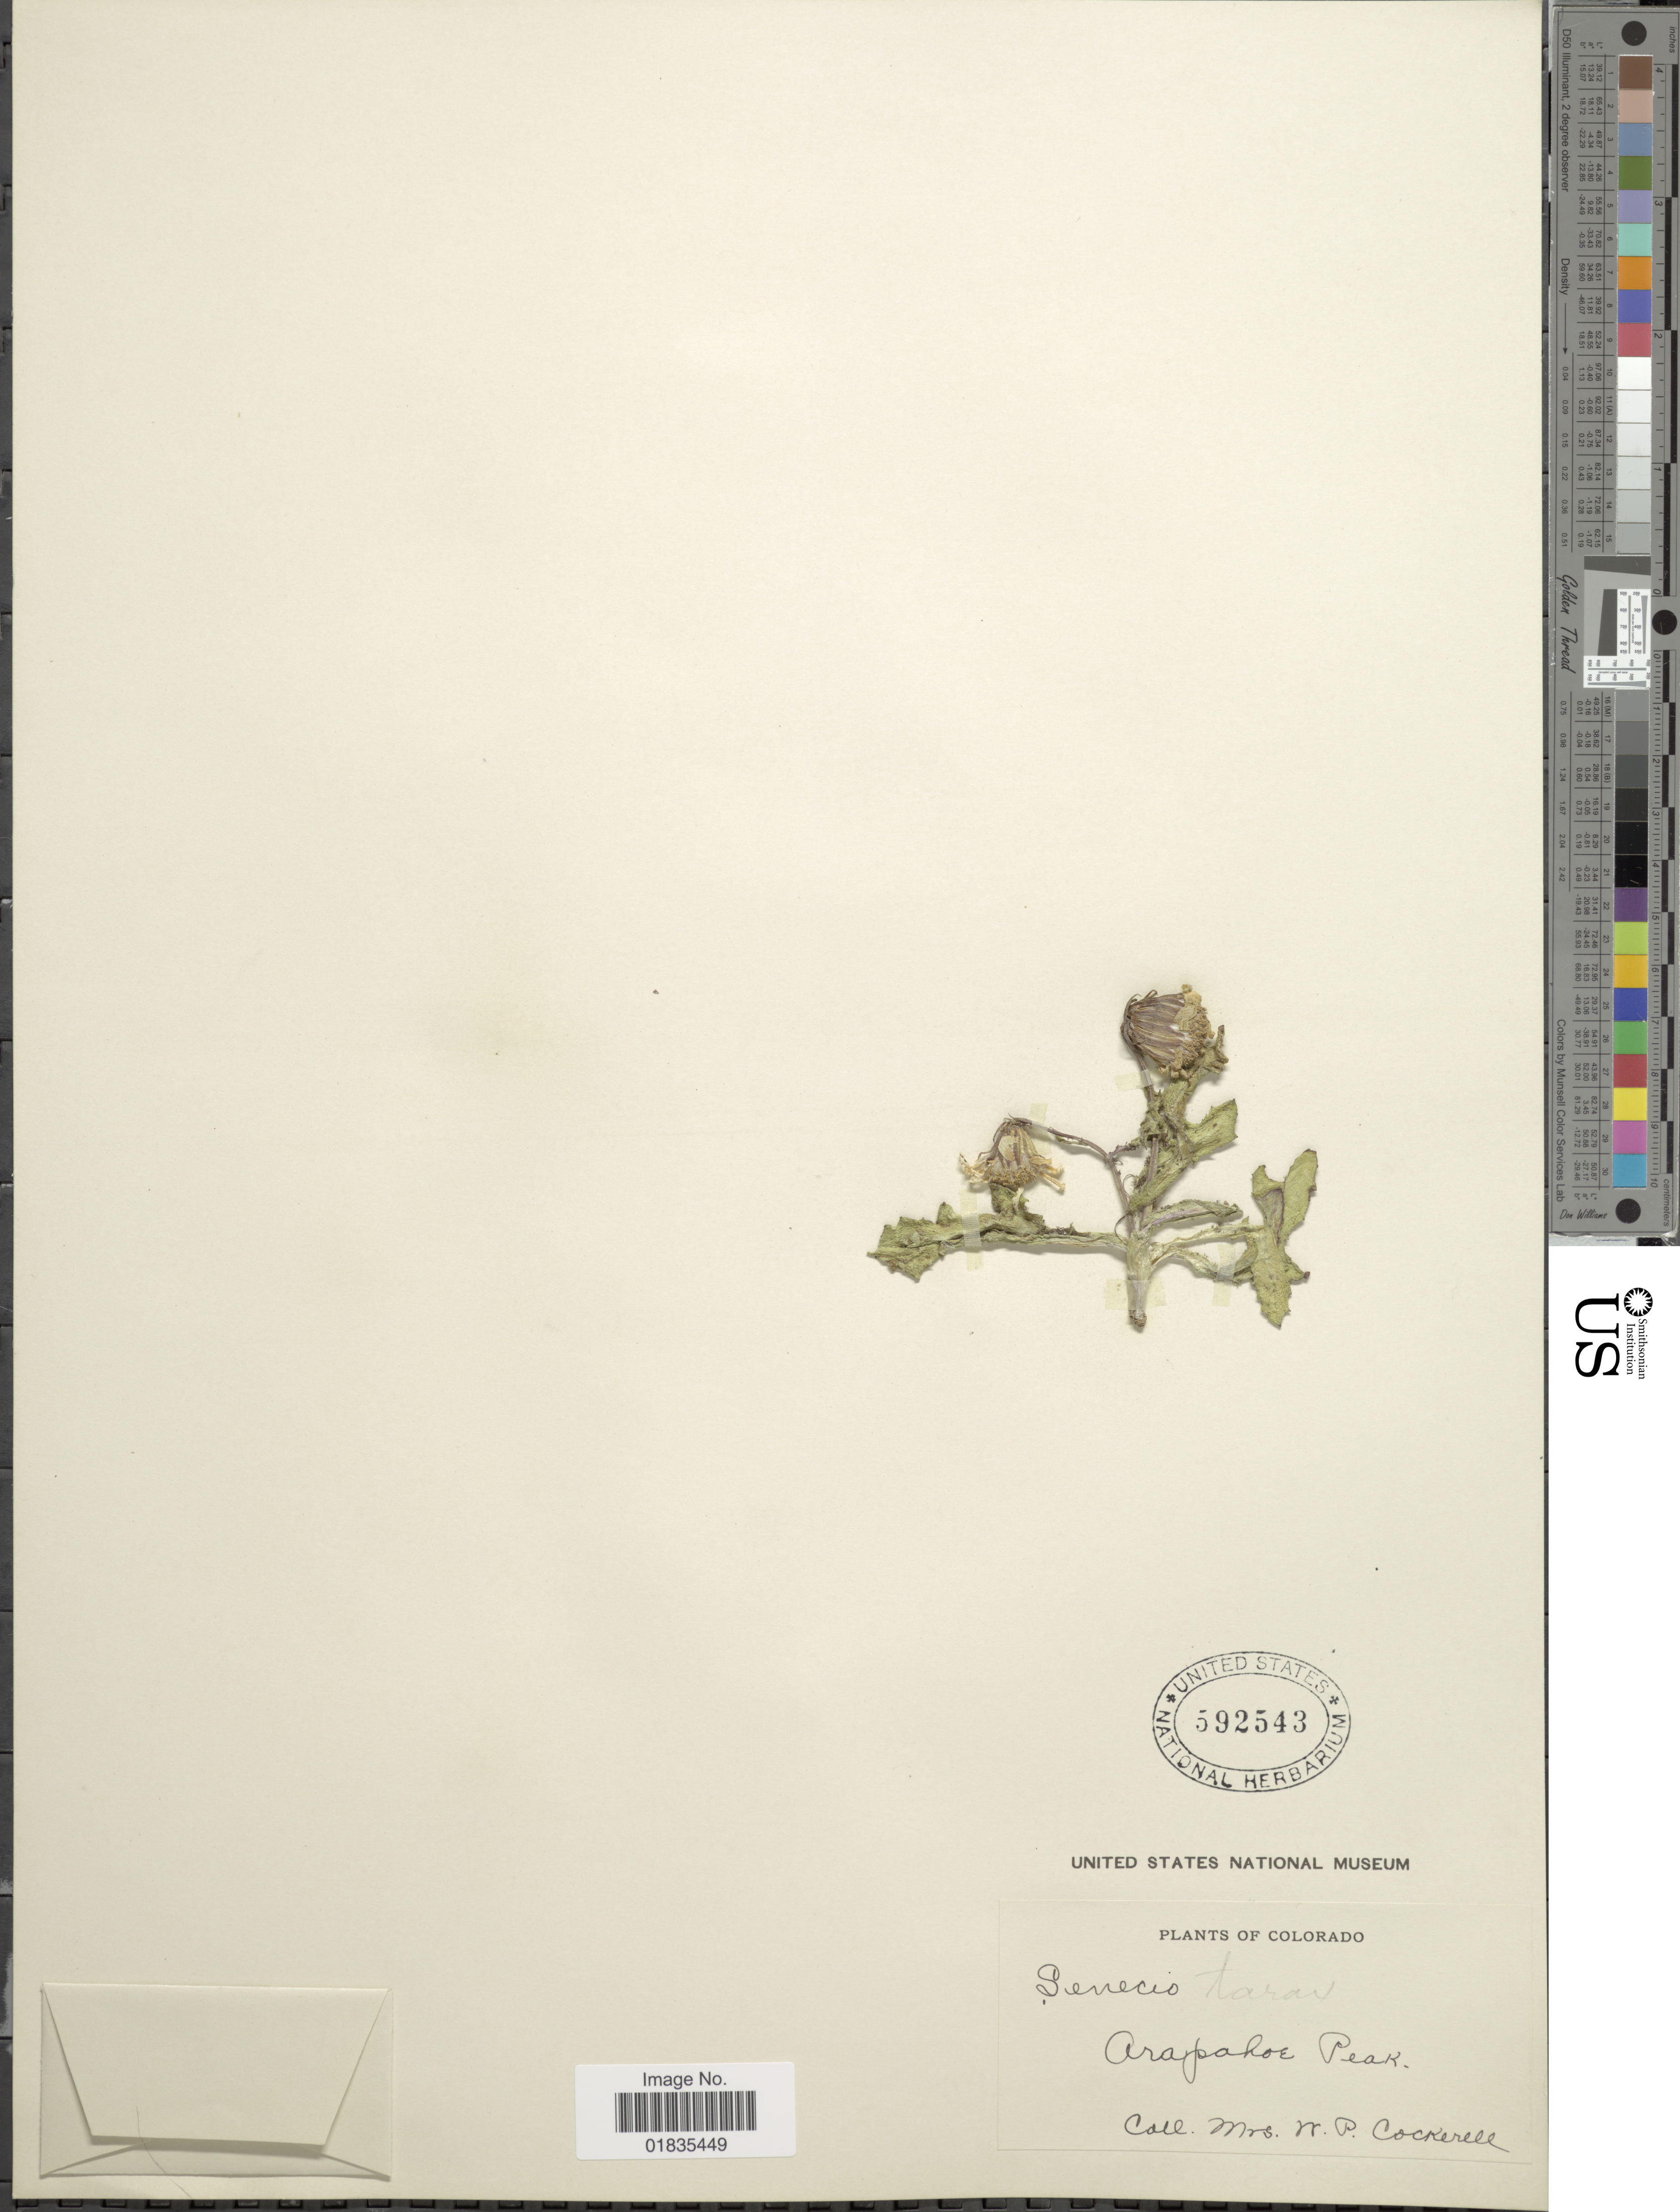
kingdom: Plantae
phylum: Tracheophyta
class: Magnoliopsida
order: Asterales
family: Asteraceae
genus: Senecio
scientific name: Senecio taraxacoides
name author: (A. Gray) Greene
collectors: W. Cockerell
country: United States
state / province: Colorado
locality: Arapahoe Peak.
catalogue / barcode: US 592543